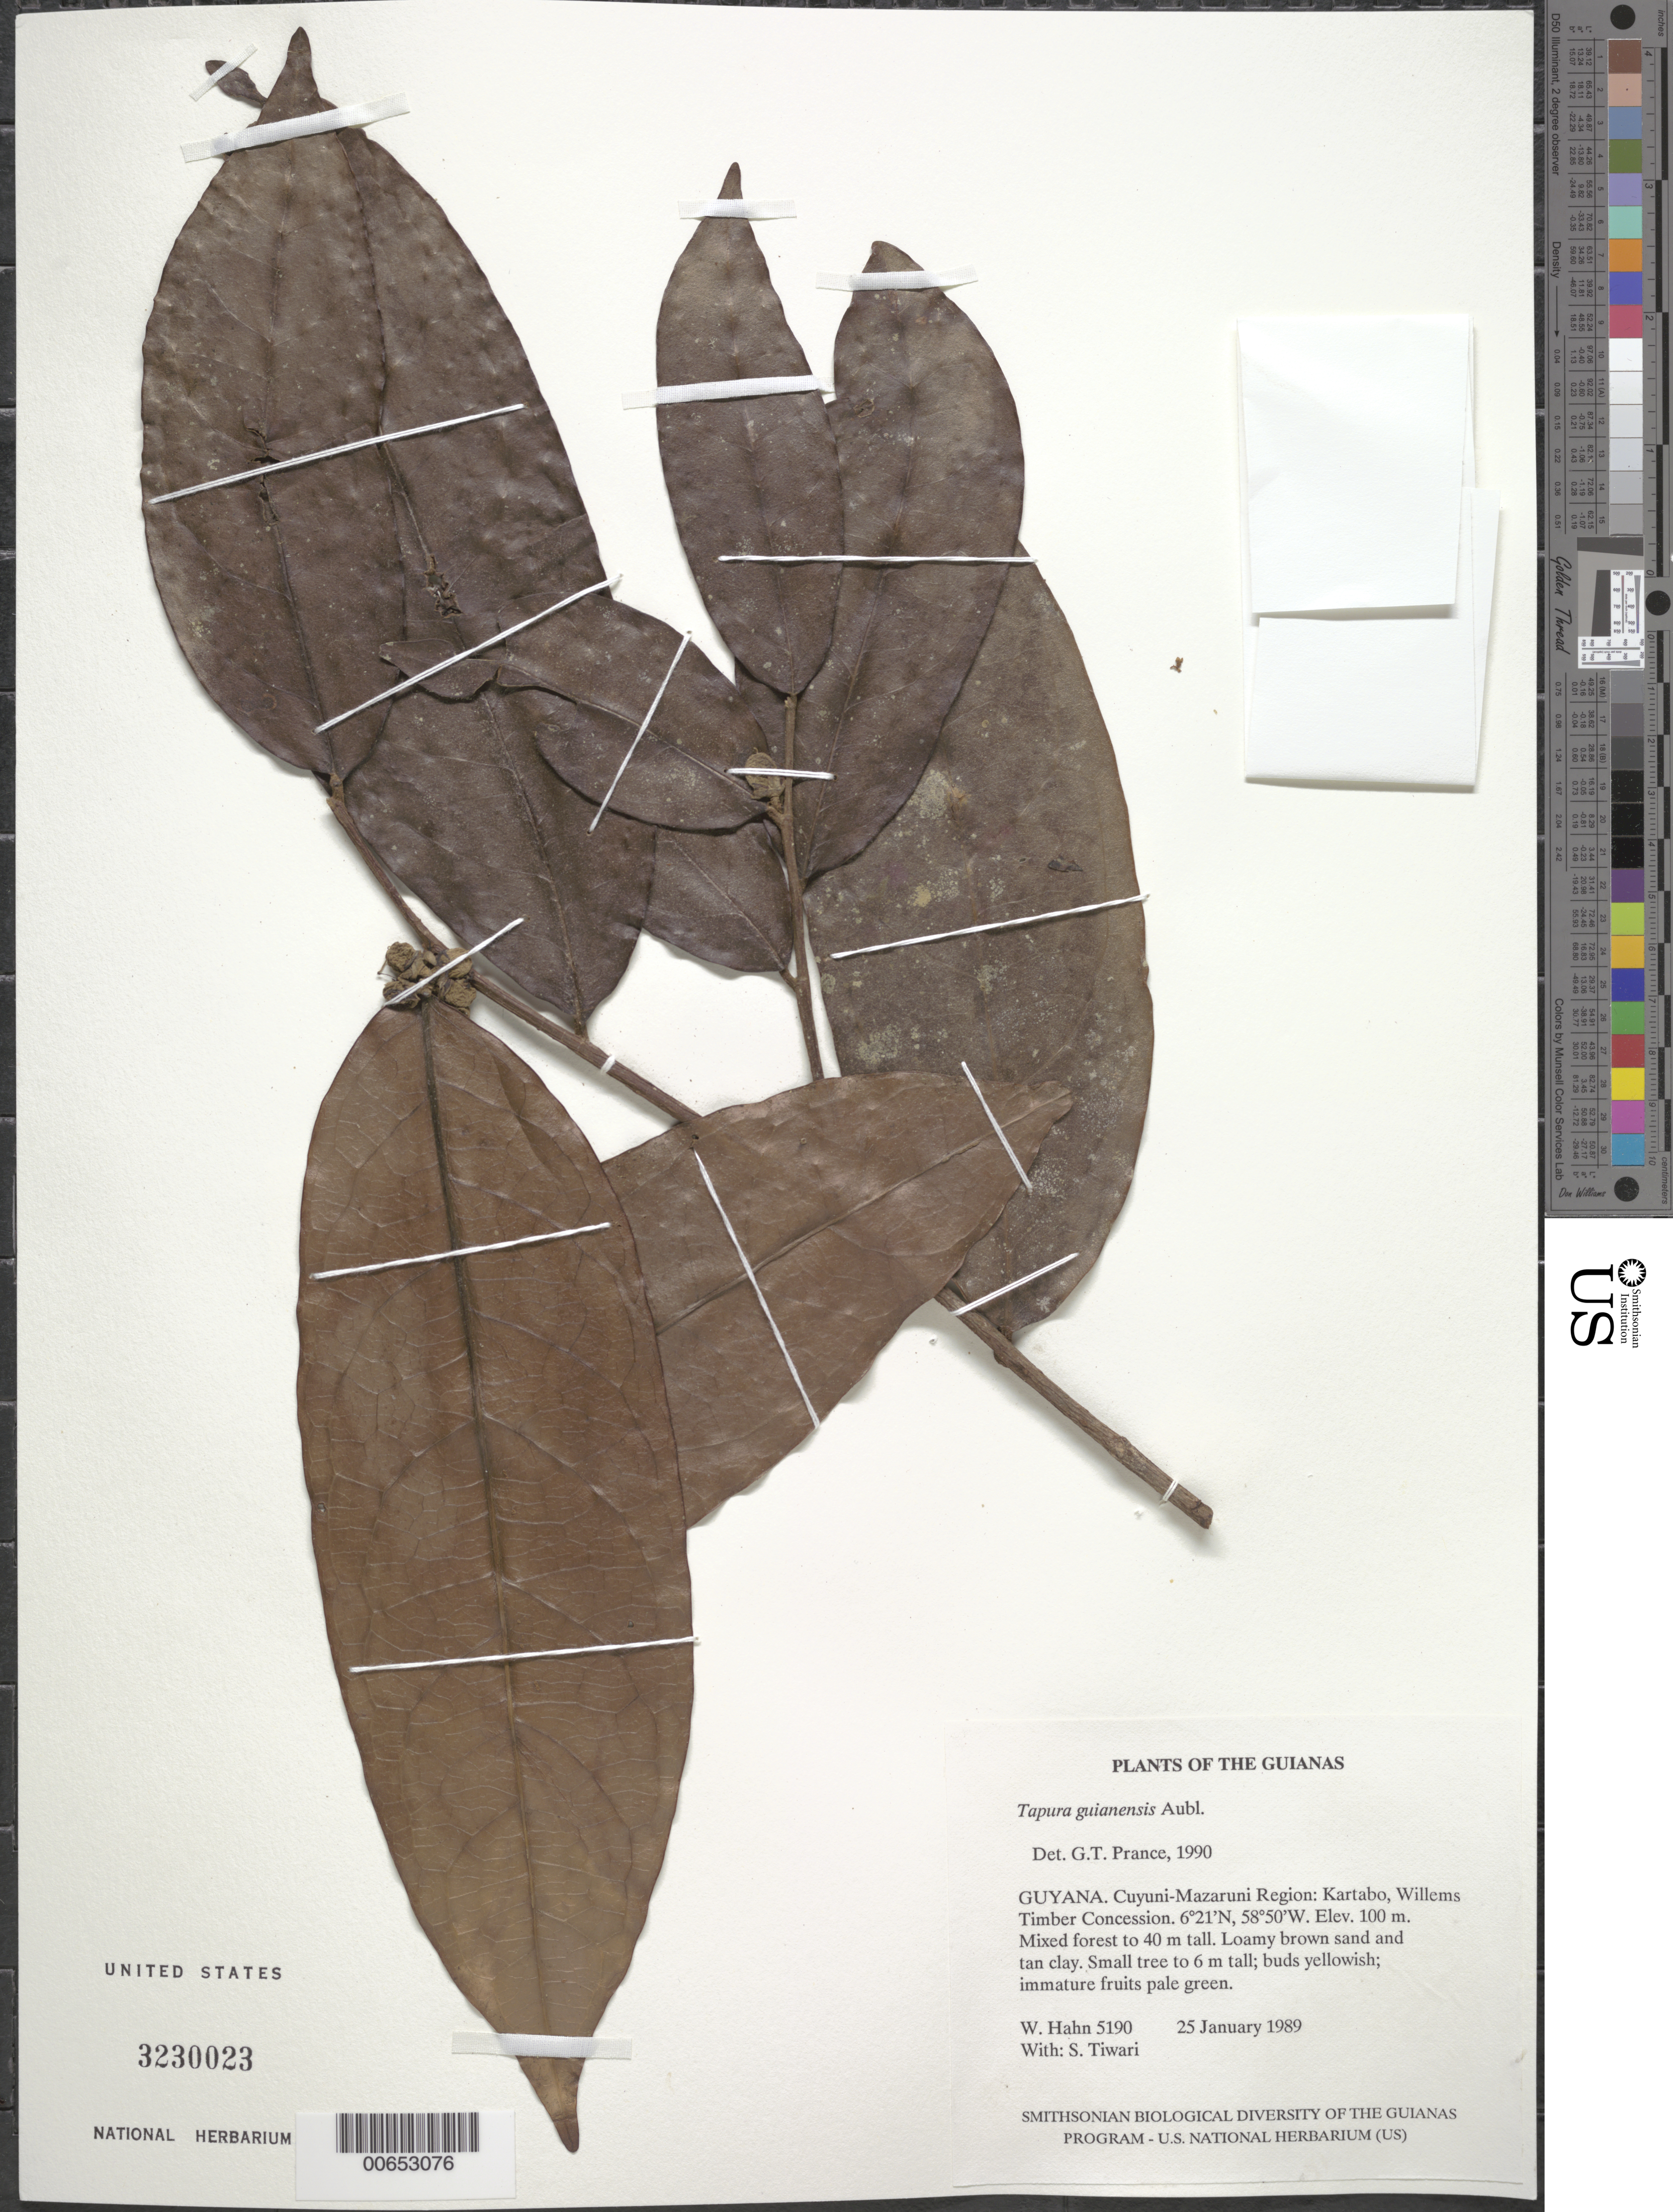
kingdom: Plantae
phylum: Tracheophyta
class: Magnoliopsida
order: Malpighiales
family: Dichapetalaceae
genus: Tapura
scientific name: Tapura guianensis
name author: Aubl.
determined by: Prance, G. T.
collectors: W. Hahn & S. Tiwari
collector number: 5190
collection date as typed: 25 January 1989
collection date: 1989-01-25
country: Guyana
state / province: Cuyuni-Mazaruni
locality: Kartabo, Willems Timber concession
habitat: Mixed forest to 40 m tall. Loamy brown sand and tan clay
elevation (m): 100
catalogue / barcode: US 3230023